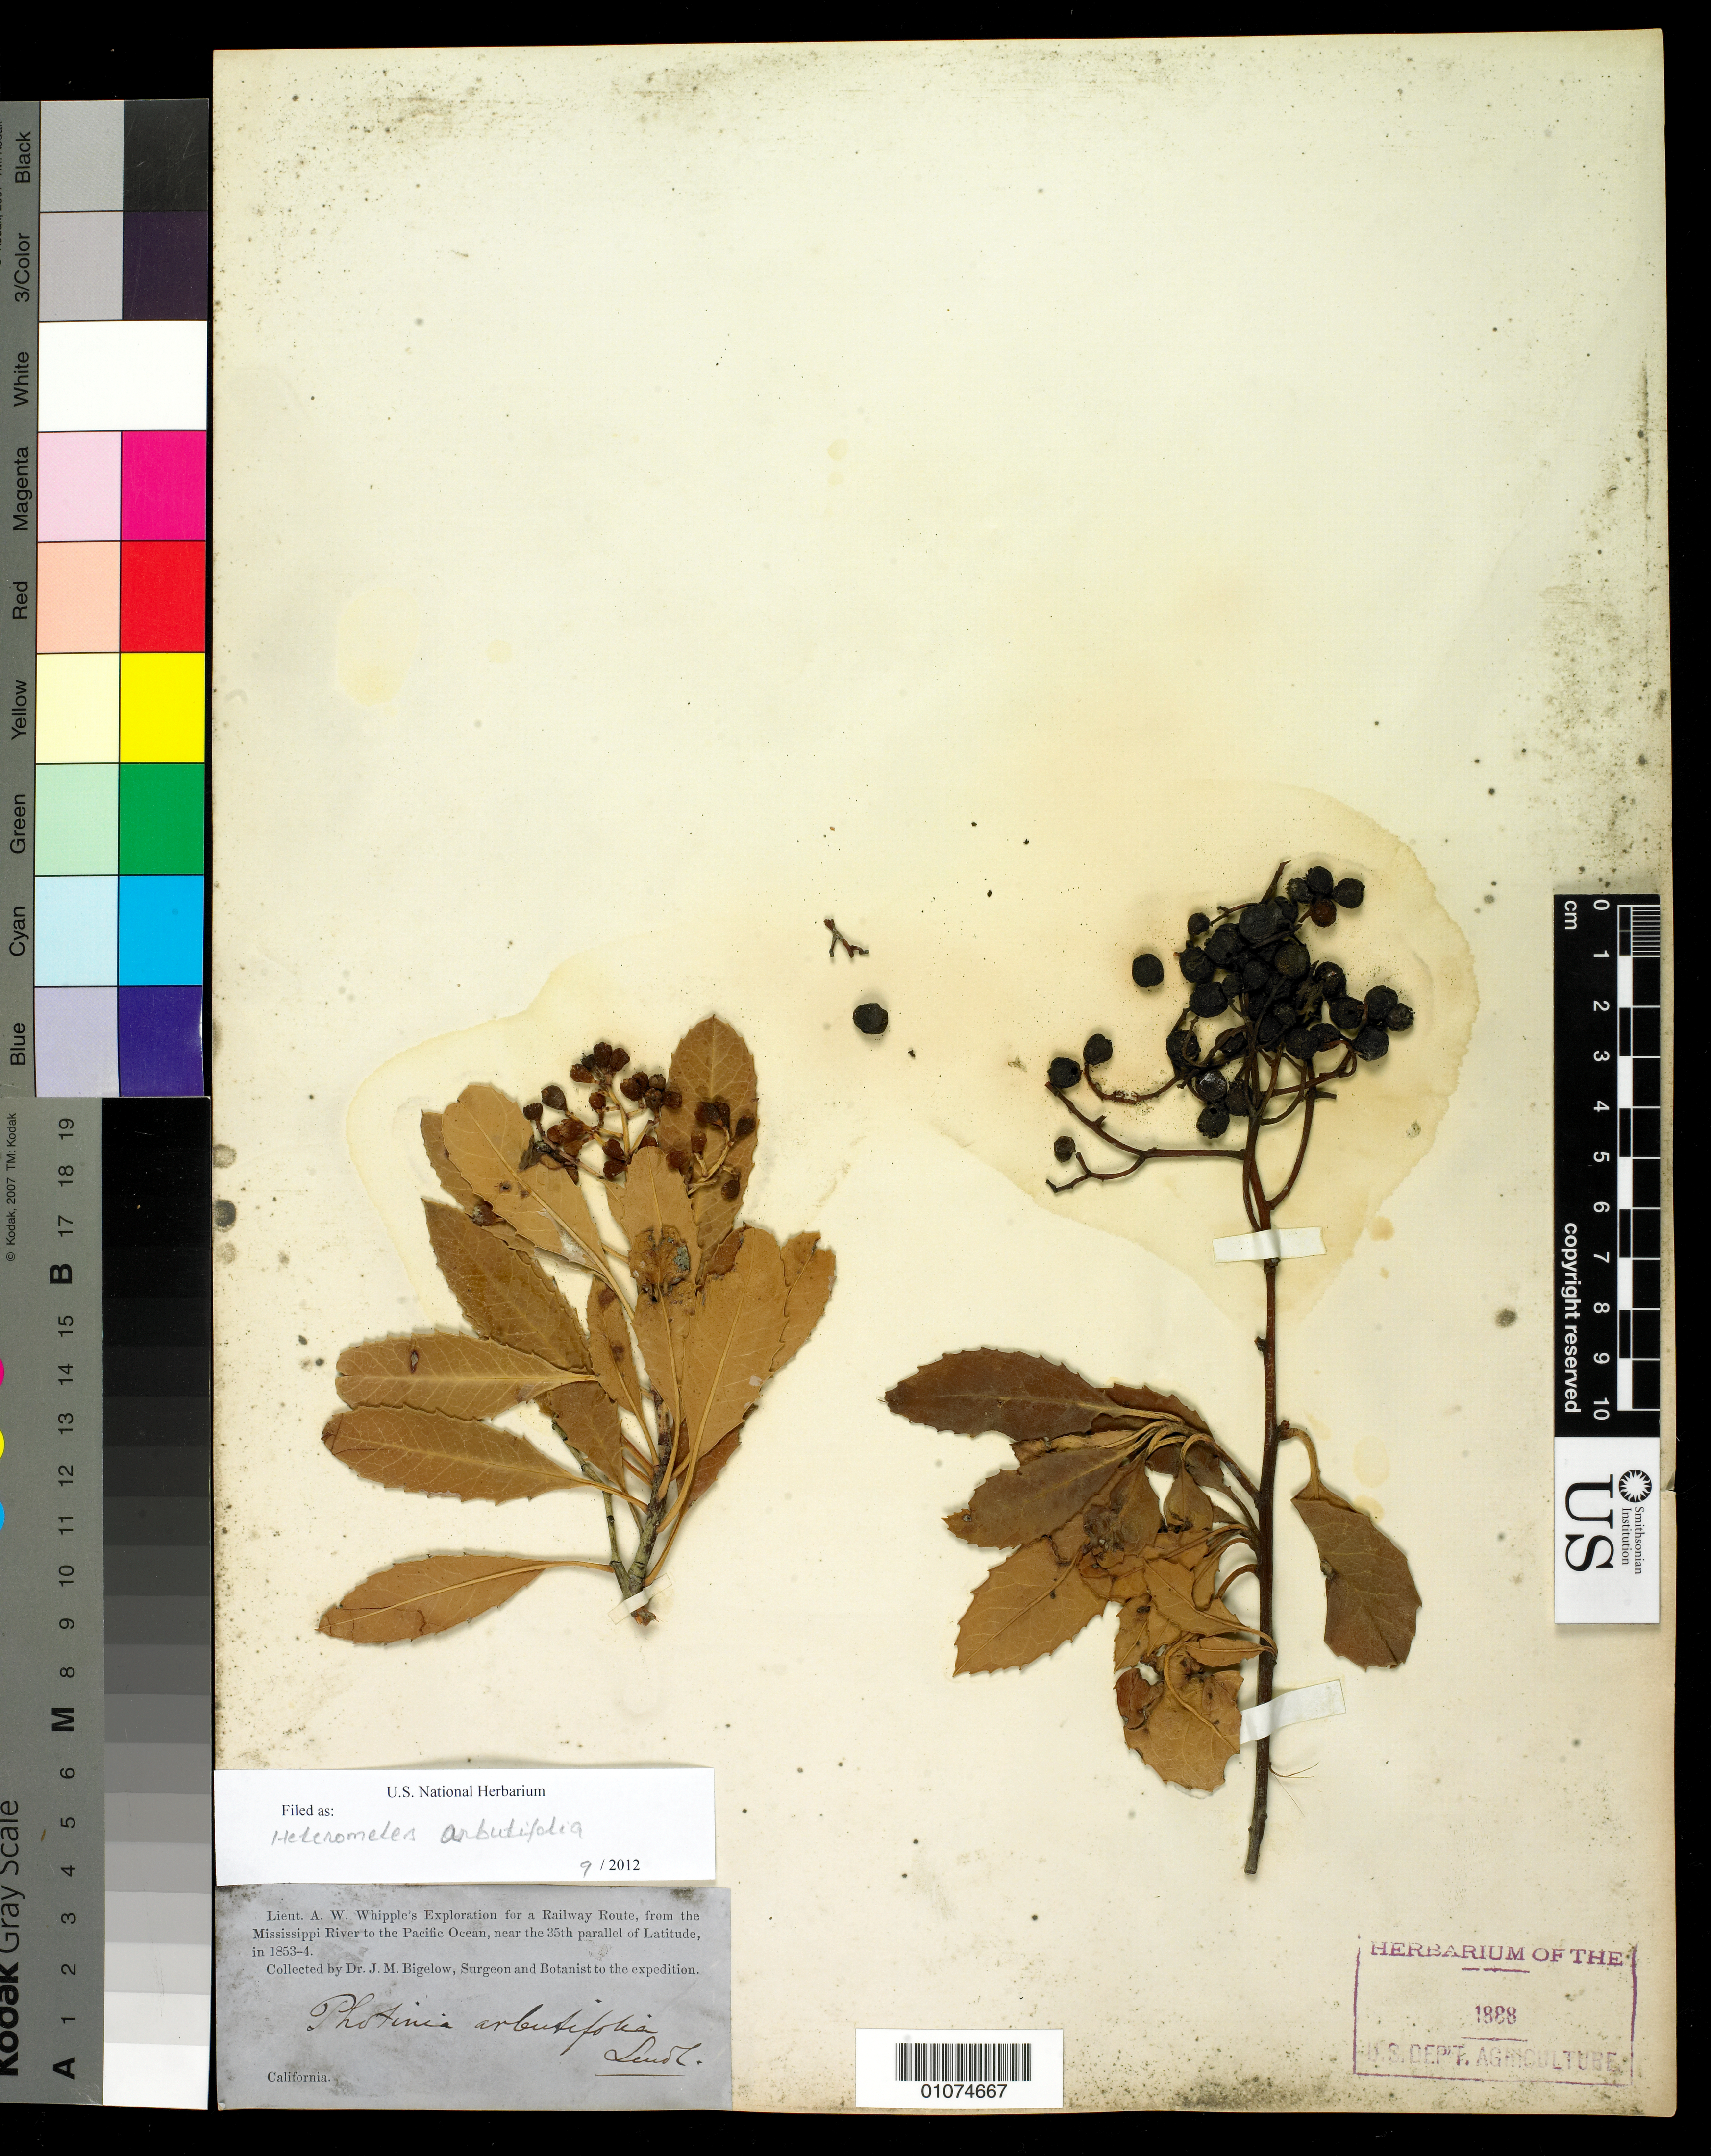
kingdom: Plantae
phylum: Tracheophyta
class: Magnoliopsida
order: Rosales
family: Rosaceae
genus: Heteromeles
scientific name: Heteromeles arbutifolia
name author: (Lindl.) Roemer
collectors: J. M. Bigelow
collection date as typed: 1853 to -- --- 1854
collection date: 1853/1854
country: United States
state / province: California